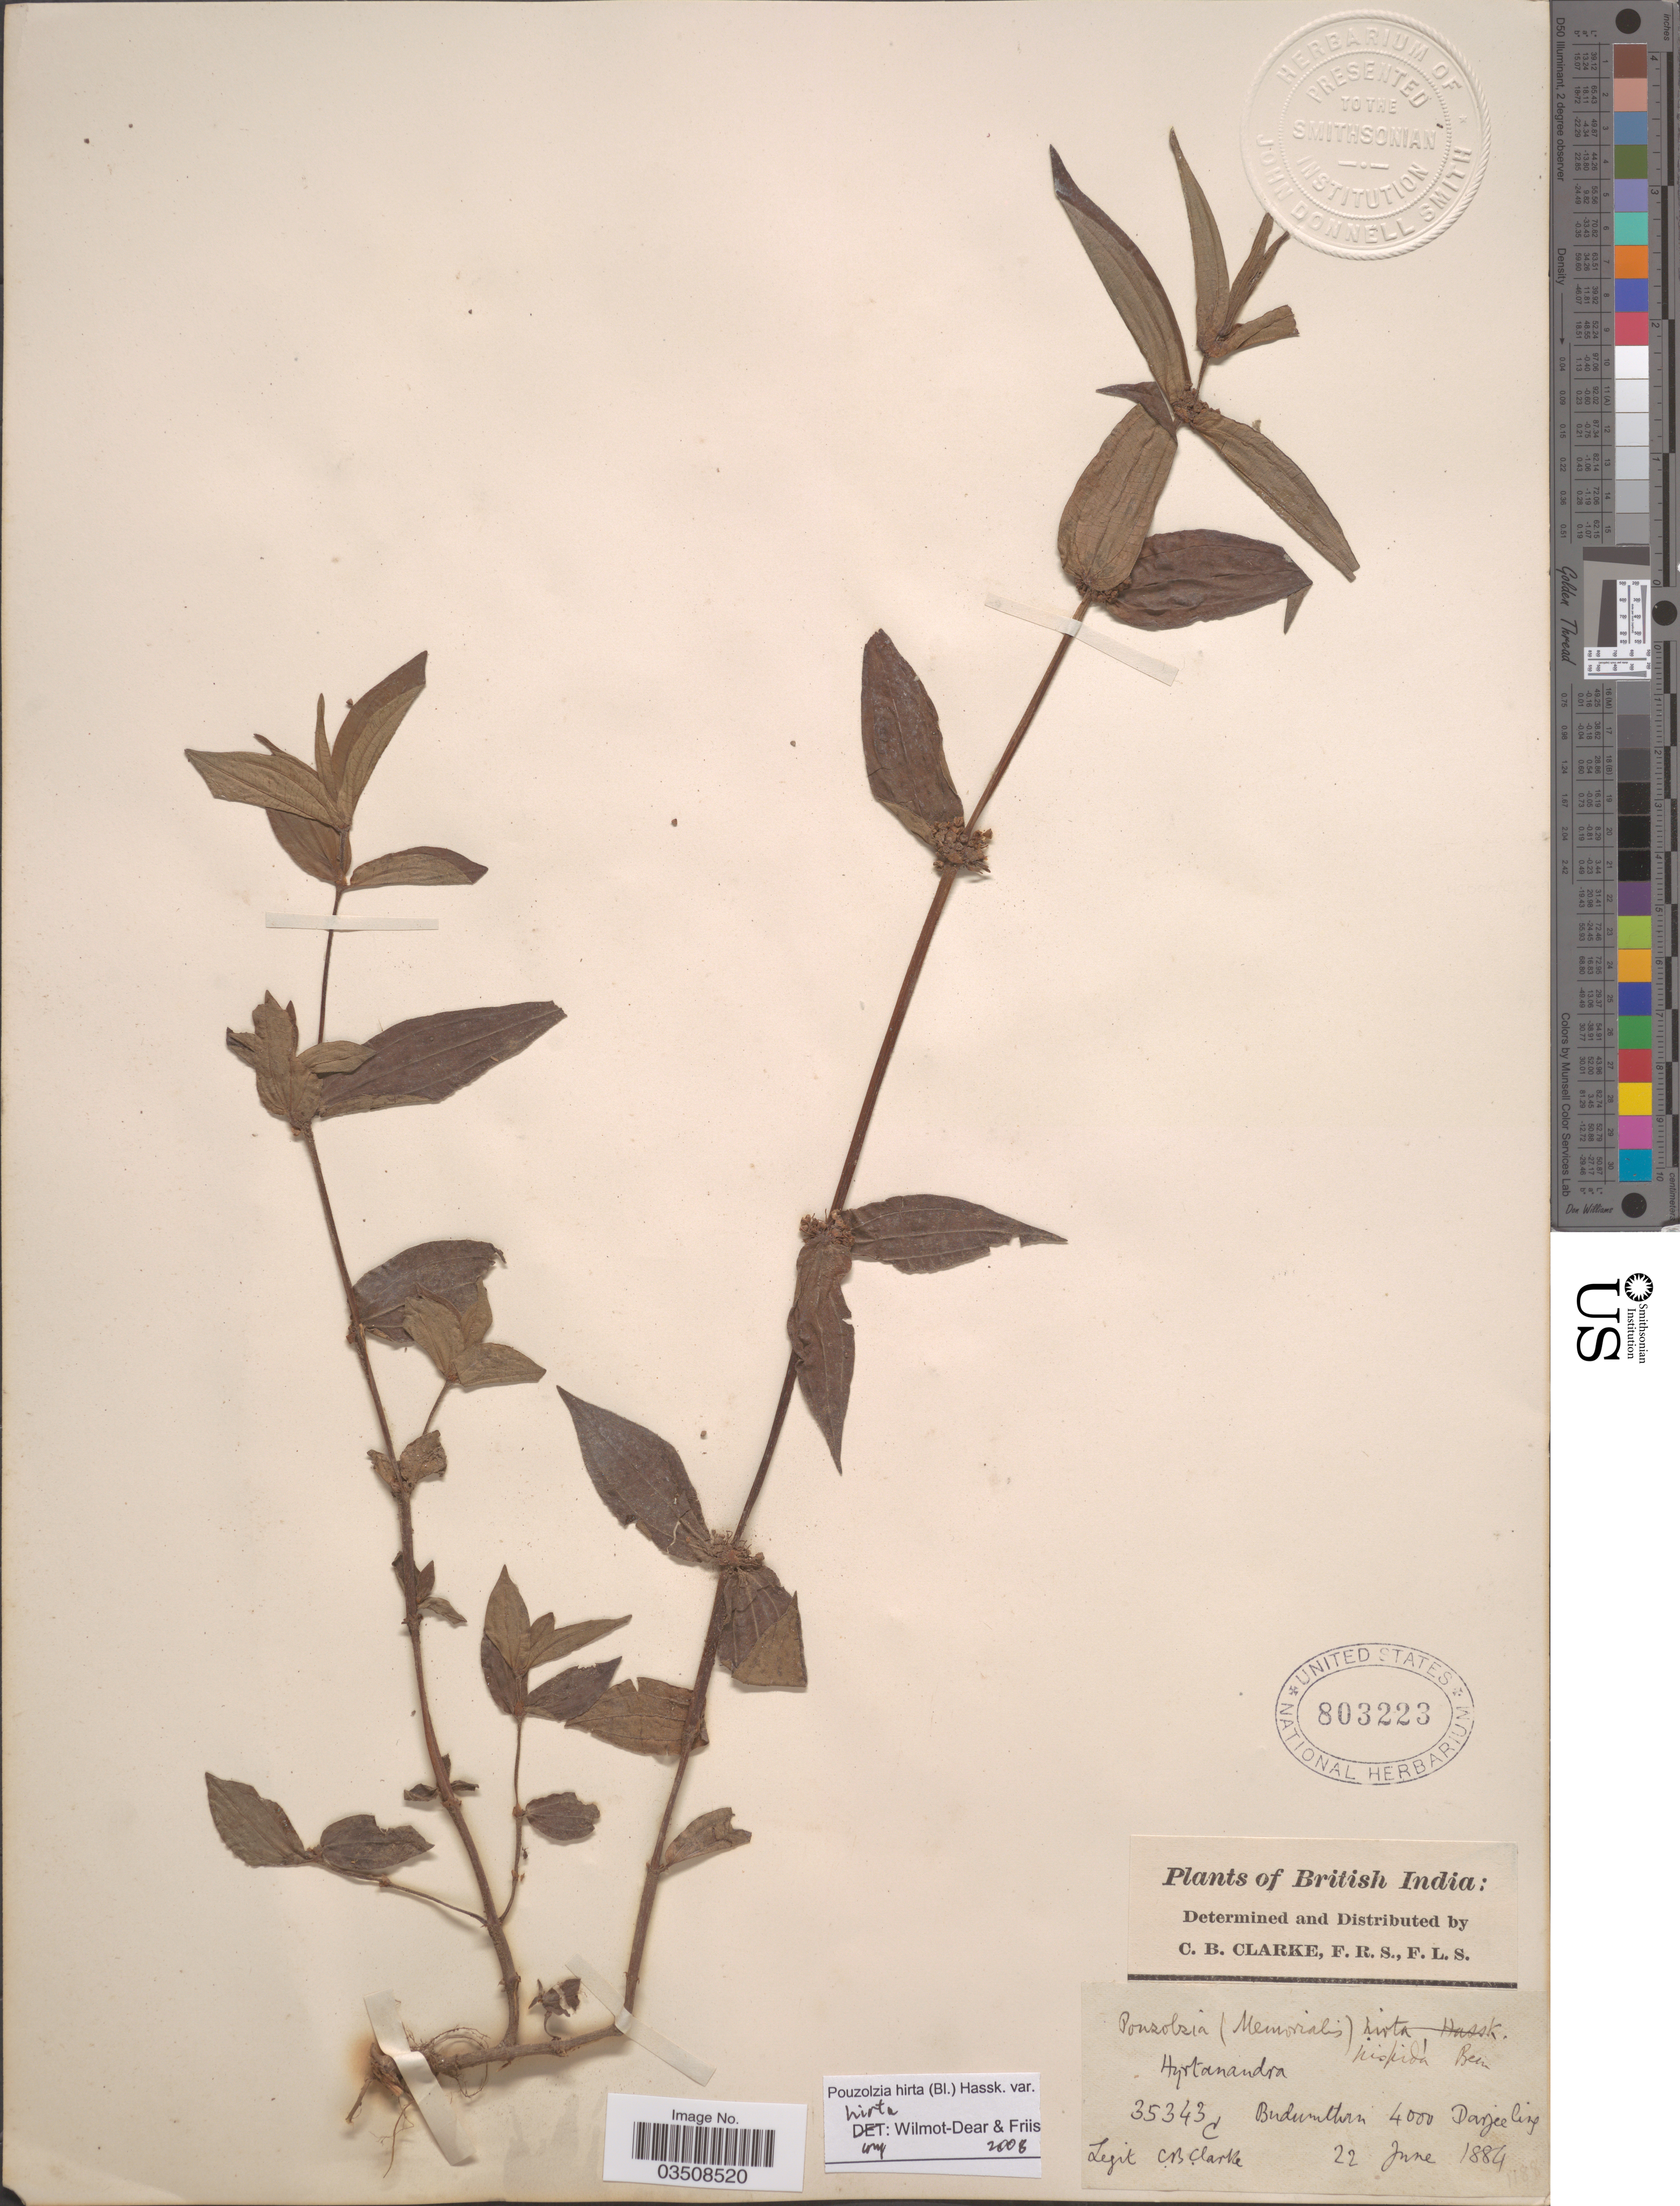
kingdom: Plantae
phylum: Tracheophyta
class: Magnoliopsida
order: Rosales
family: Urticaceae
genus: Gonostegia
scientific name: Gonostegia triandra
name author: (Blume) Miq.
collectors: C. B. Clarke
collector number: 35343 C?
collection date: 1884-06-22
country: India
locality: British India. Budumthan. Darjeeling.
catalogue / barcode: US 803223